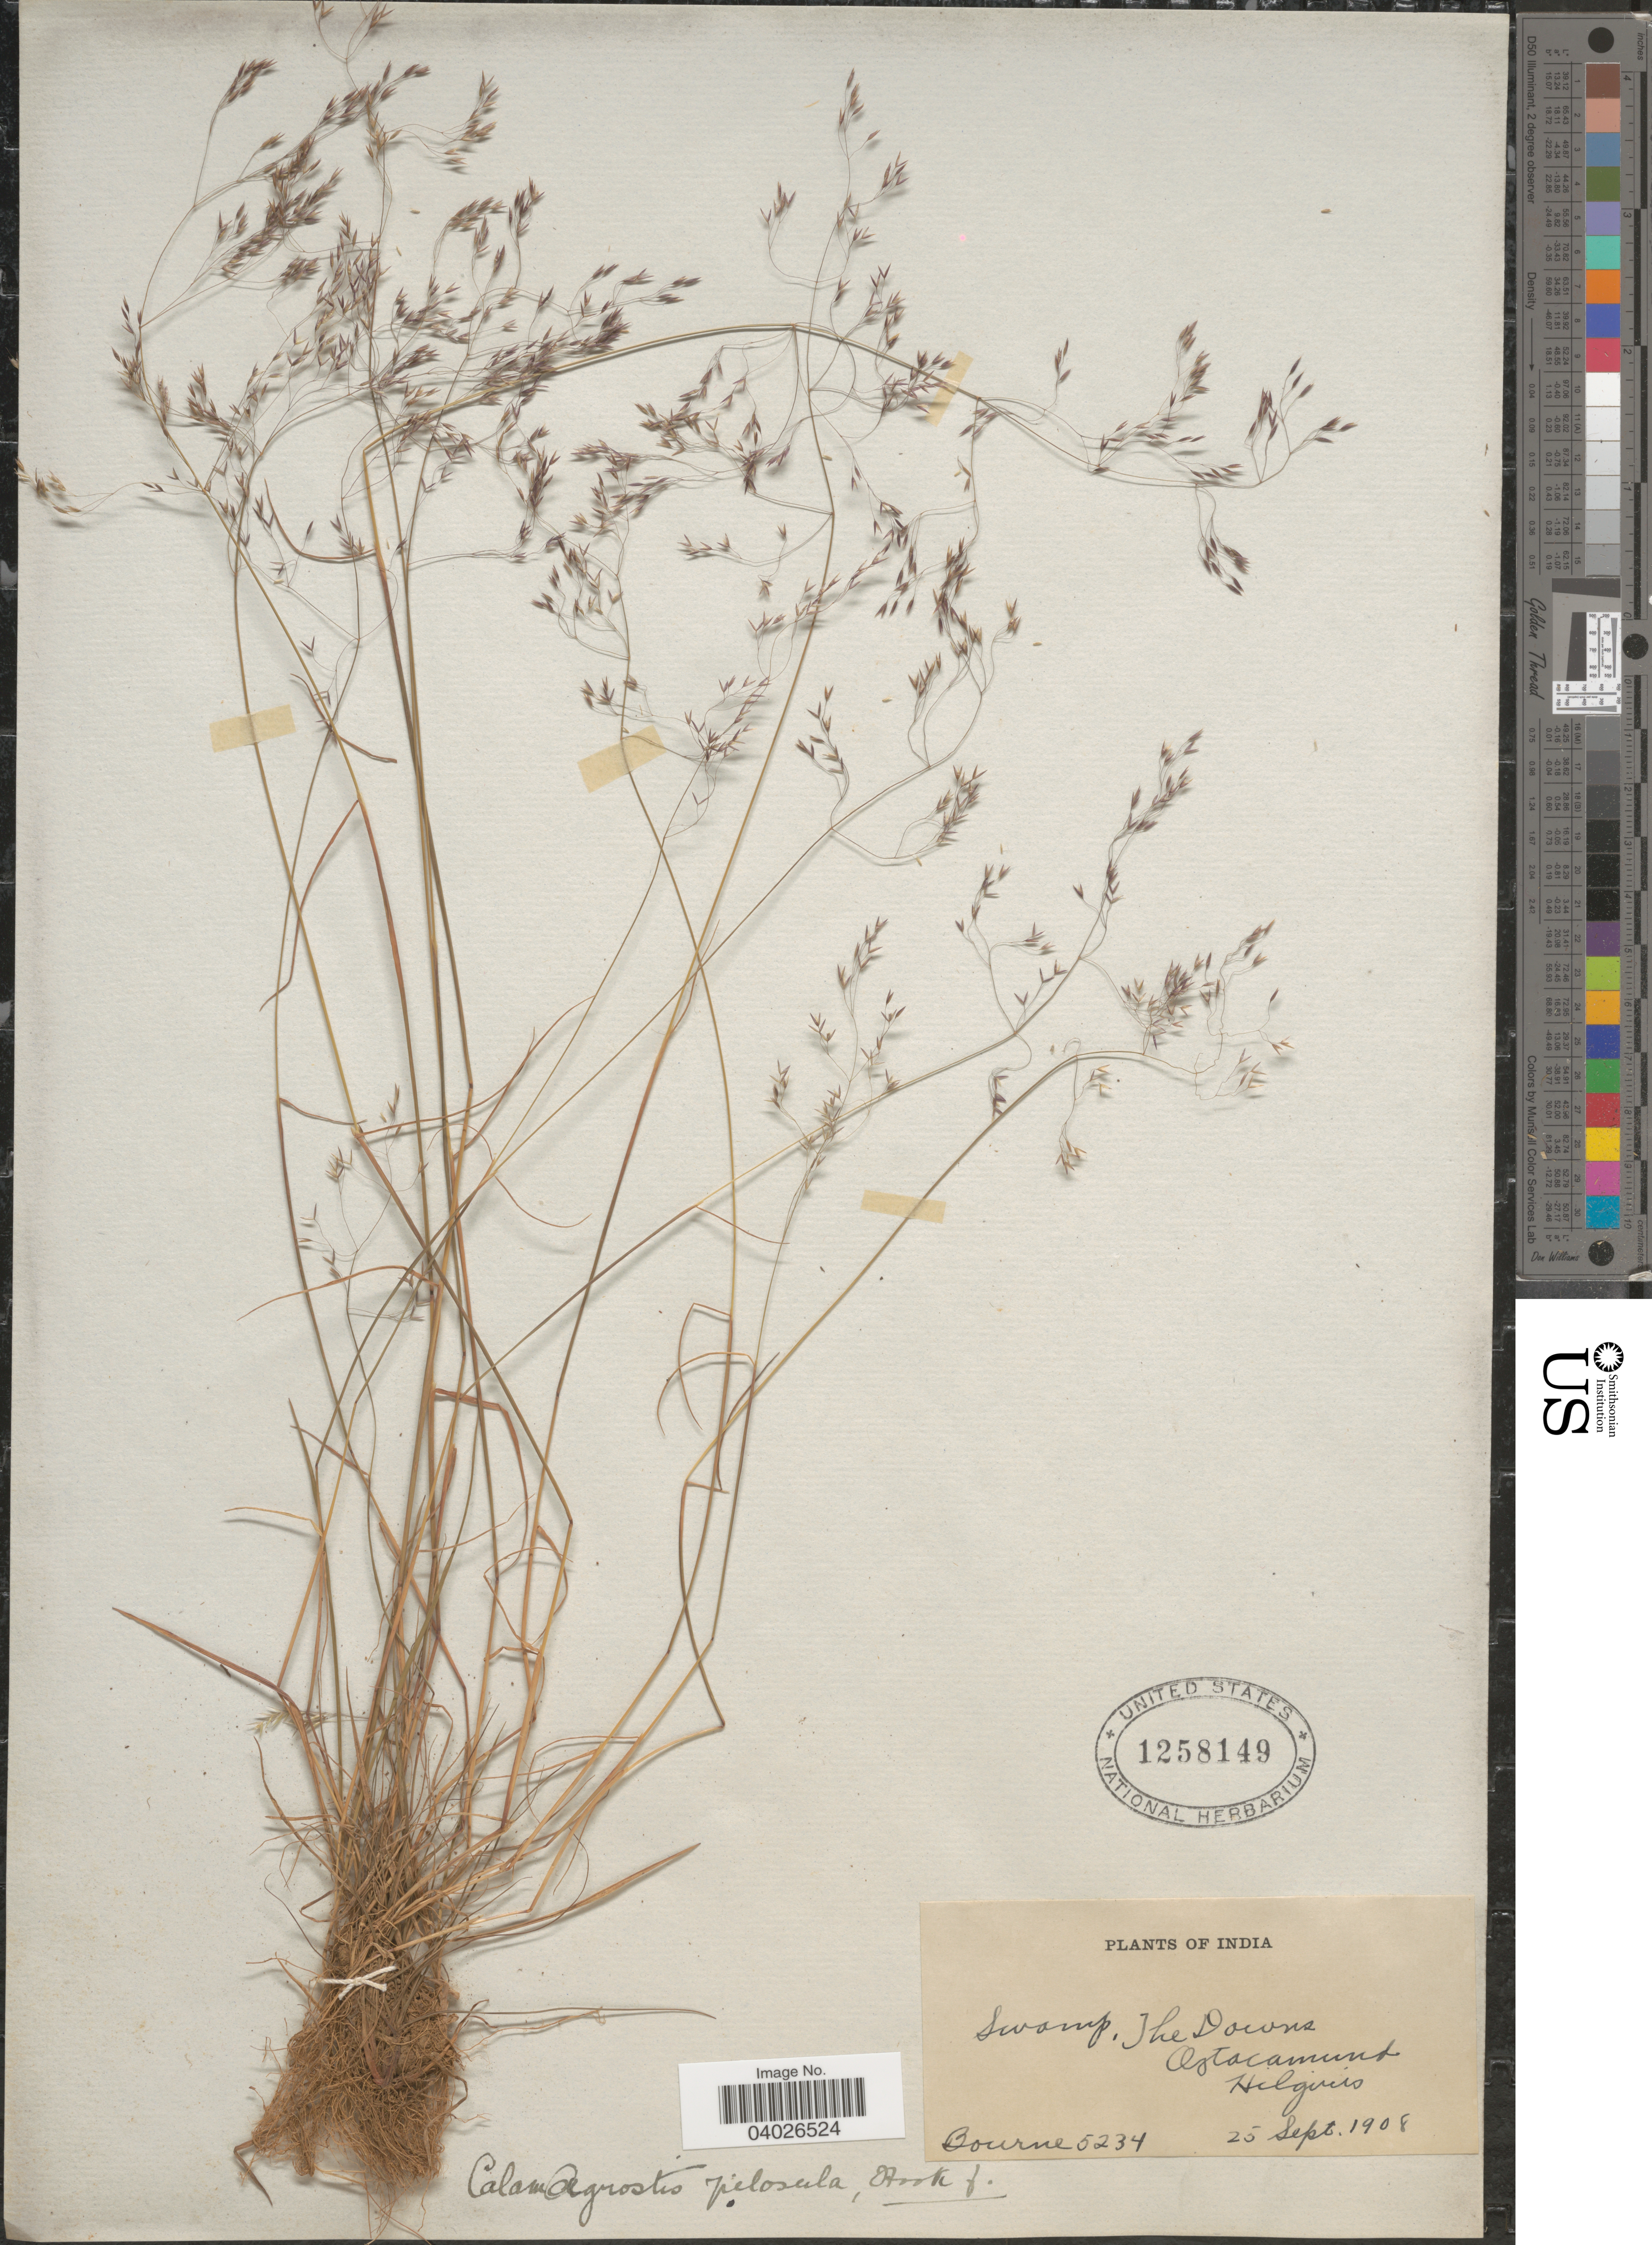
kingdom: Plantae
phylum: Tracheophyta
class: Liliopsida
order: Poales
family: Poaceae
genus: Agrostis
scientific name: Agrostis pilosula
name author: Trin.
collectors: -- Bourne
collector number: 5234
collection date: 1908-09-25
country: India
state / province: Tamil Nadu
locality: The Downs. Ootacamund. Nilgiris.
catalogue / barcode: US 1258149